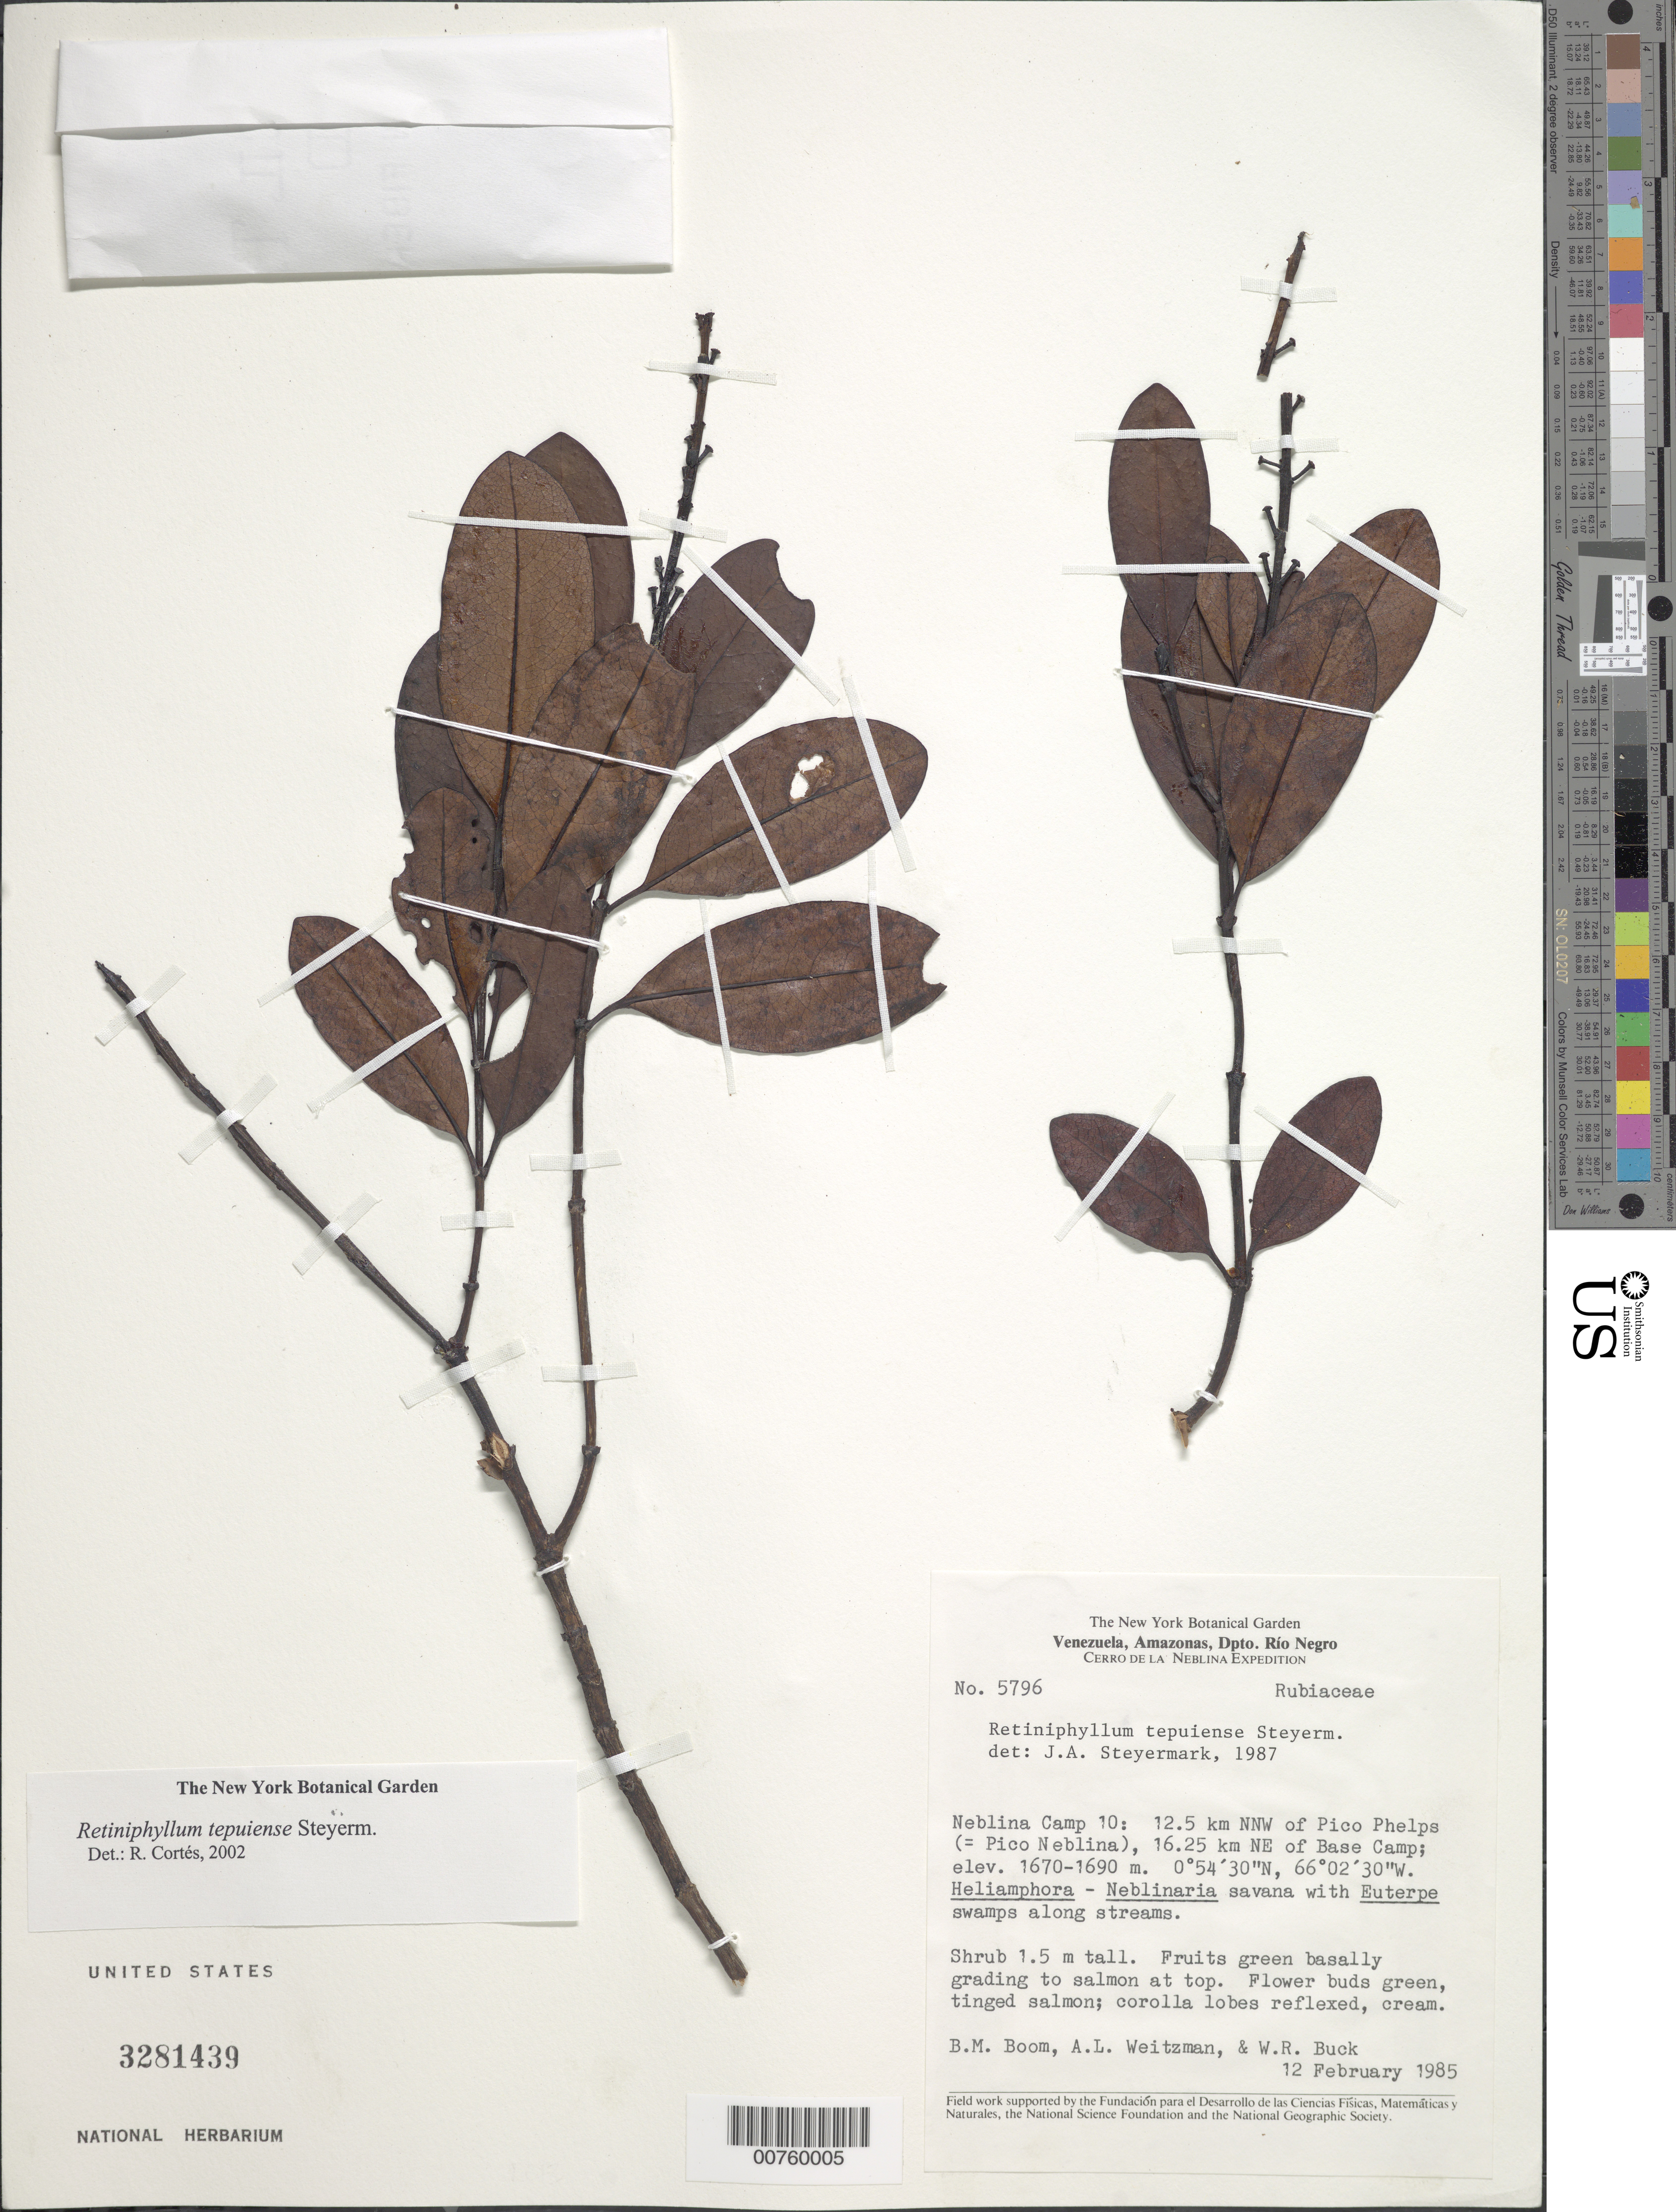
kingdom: Plantae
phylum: Tracheophyta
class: Magnoliopsida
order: Gentianales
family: Rubiaceae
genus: Retiniphyllum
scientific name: Retiniphyllum tepuiense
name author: Steyerm.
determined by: Cortes R., G.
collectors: B. M. Boom, A. L. Weitzman & W. R. Buck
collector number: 5796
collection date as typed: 12-Feb-85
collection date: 1985-02-12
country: Venezuela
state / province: Amazonas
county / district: Río Negro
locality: Neblina Camp 10. 12.5 km NNW of Pico Phelps (=Pico Neblina),16.25 km NE of Base Camp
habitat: Heliamphora-Neblinaria savanna with Euterpe swamps along streams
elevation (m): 1670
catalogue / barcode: US 3281439